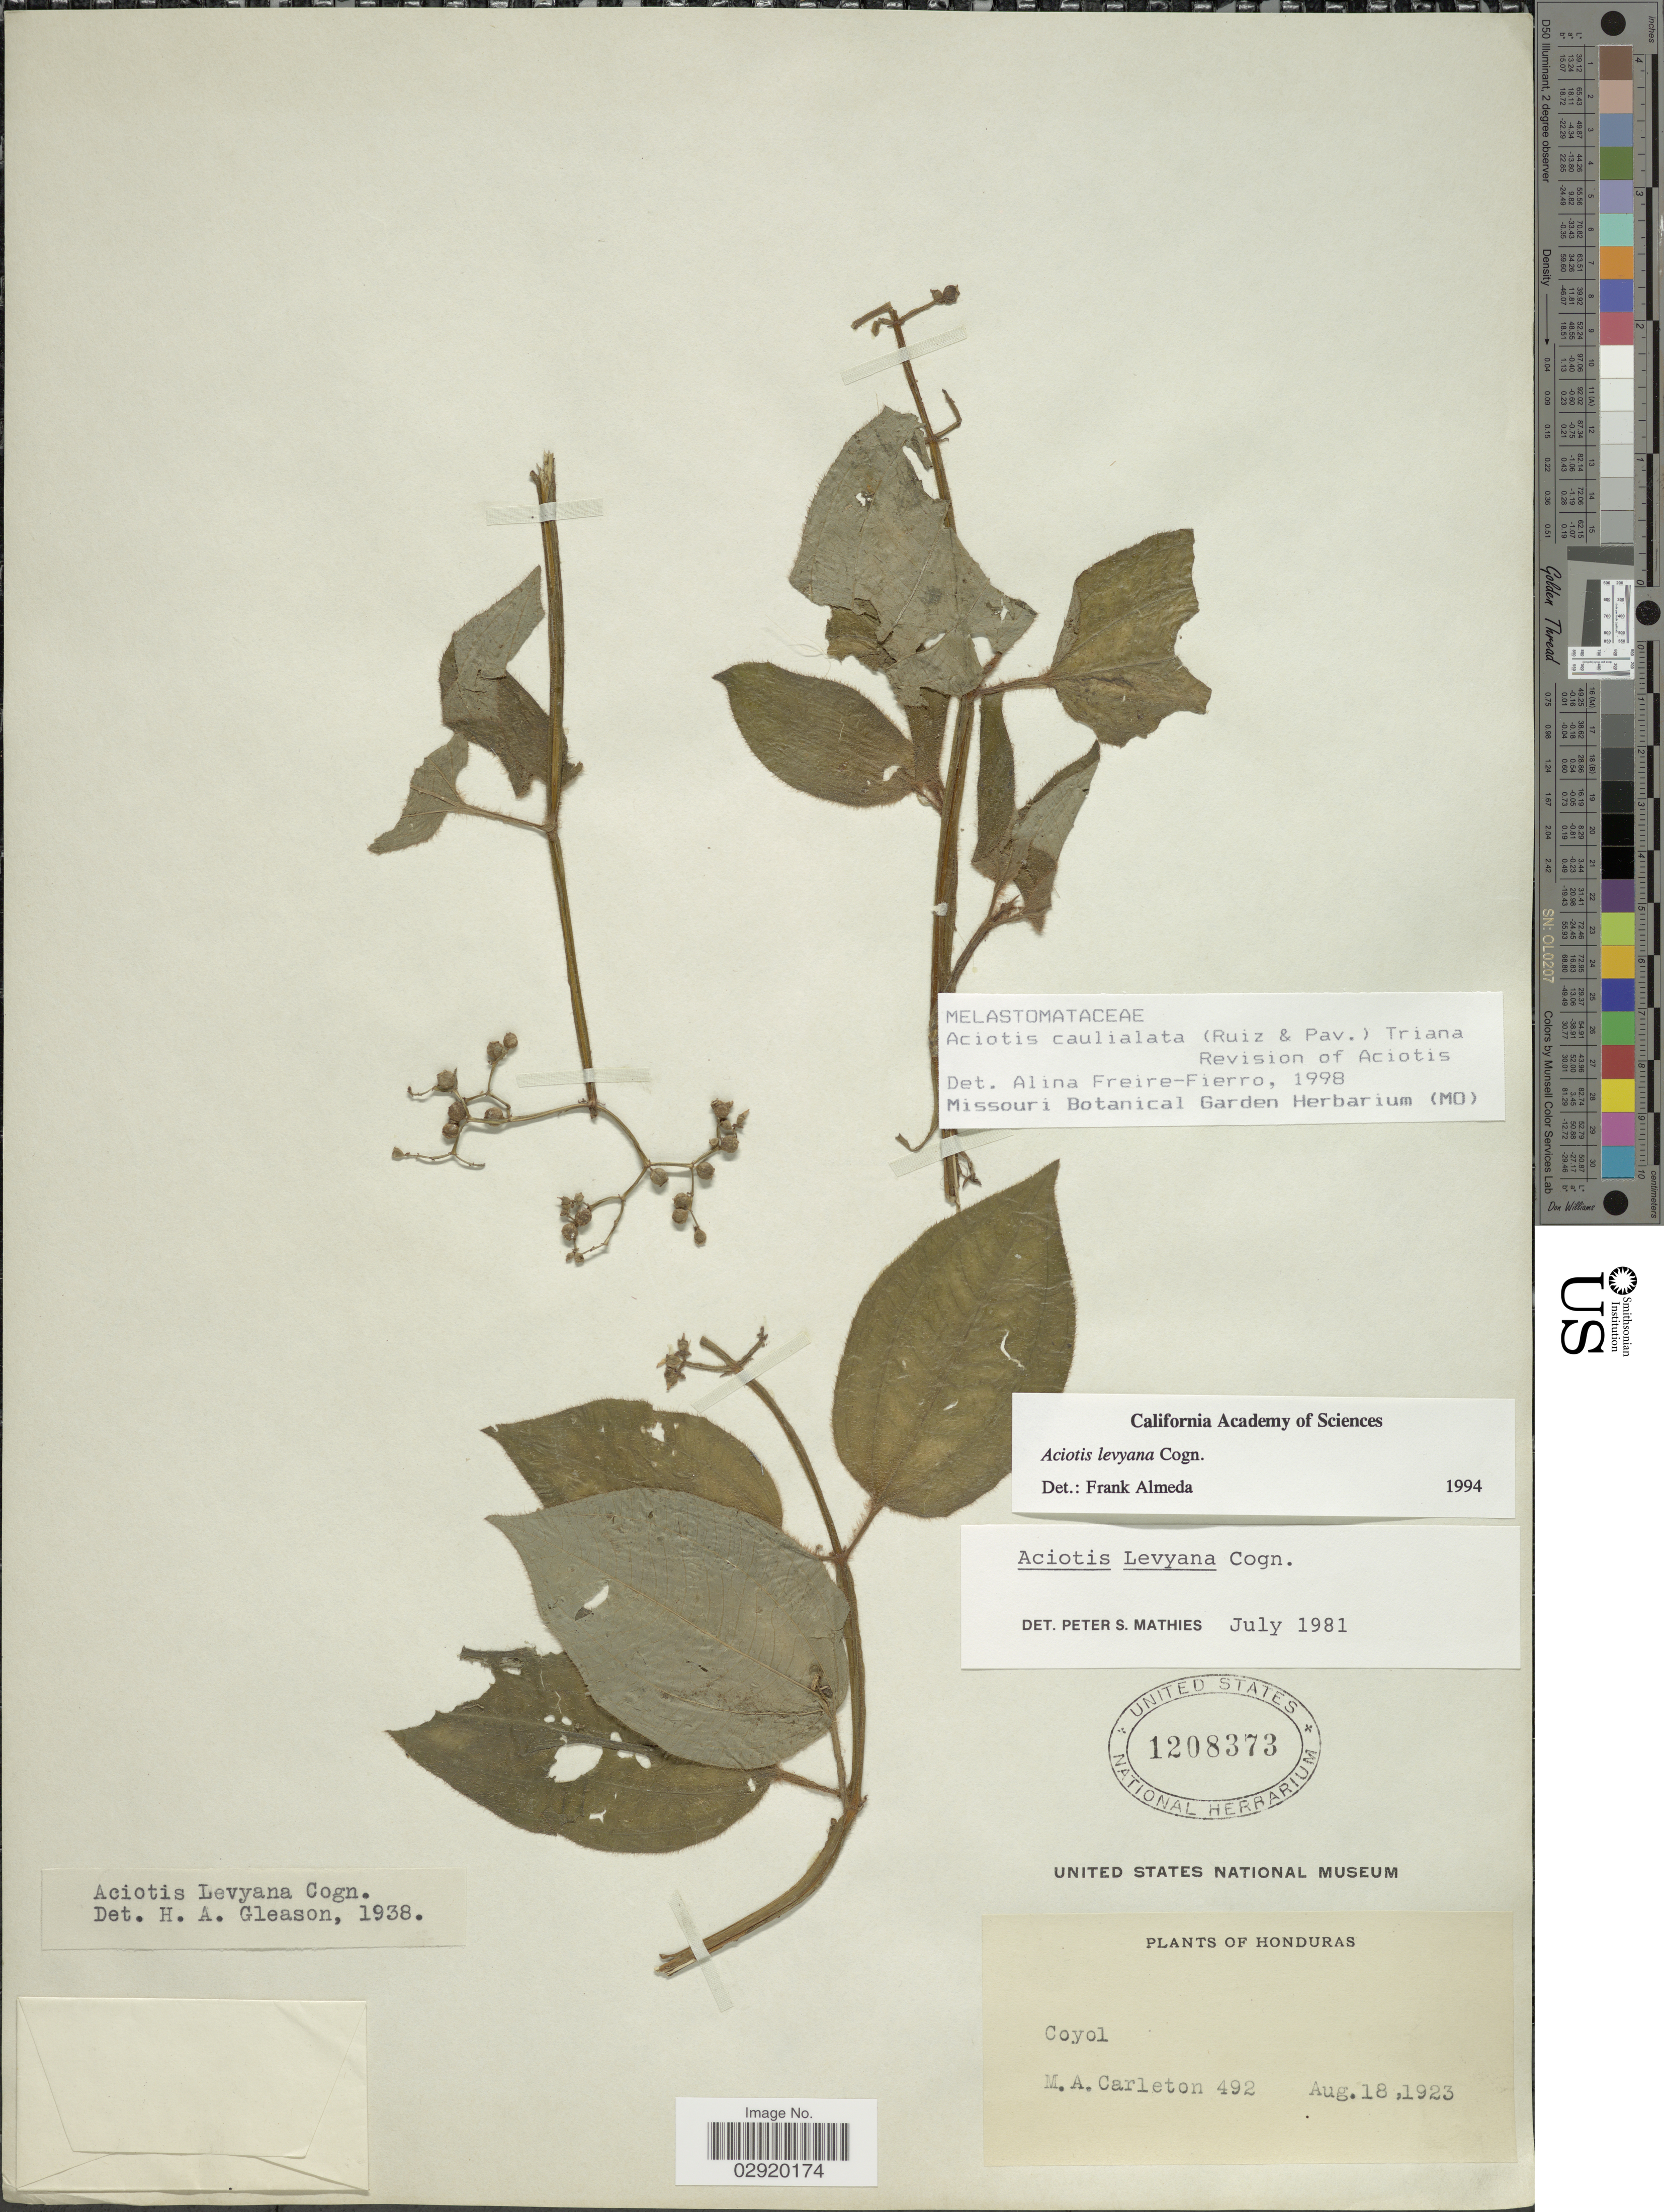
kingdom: Plantae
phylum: Tracheophyta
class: Magnoliopsida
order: Myrtales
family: Melastomataceae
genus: Aciotis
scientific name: Aciotis rubricaulis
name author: (Mart. ex DC.) Triana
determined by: Nunes da Silva, Diego, (RB), Jardim Botanico do Rio de Janeiro - Herbario (BRAZIL)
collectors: M. A. Carleton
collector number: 492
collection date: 1923-08-18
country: Honduras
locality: Coyol.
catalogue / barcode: US 1208373